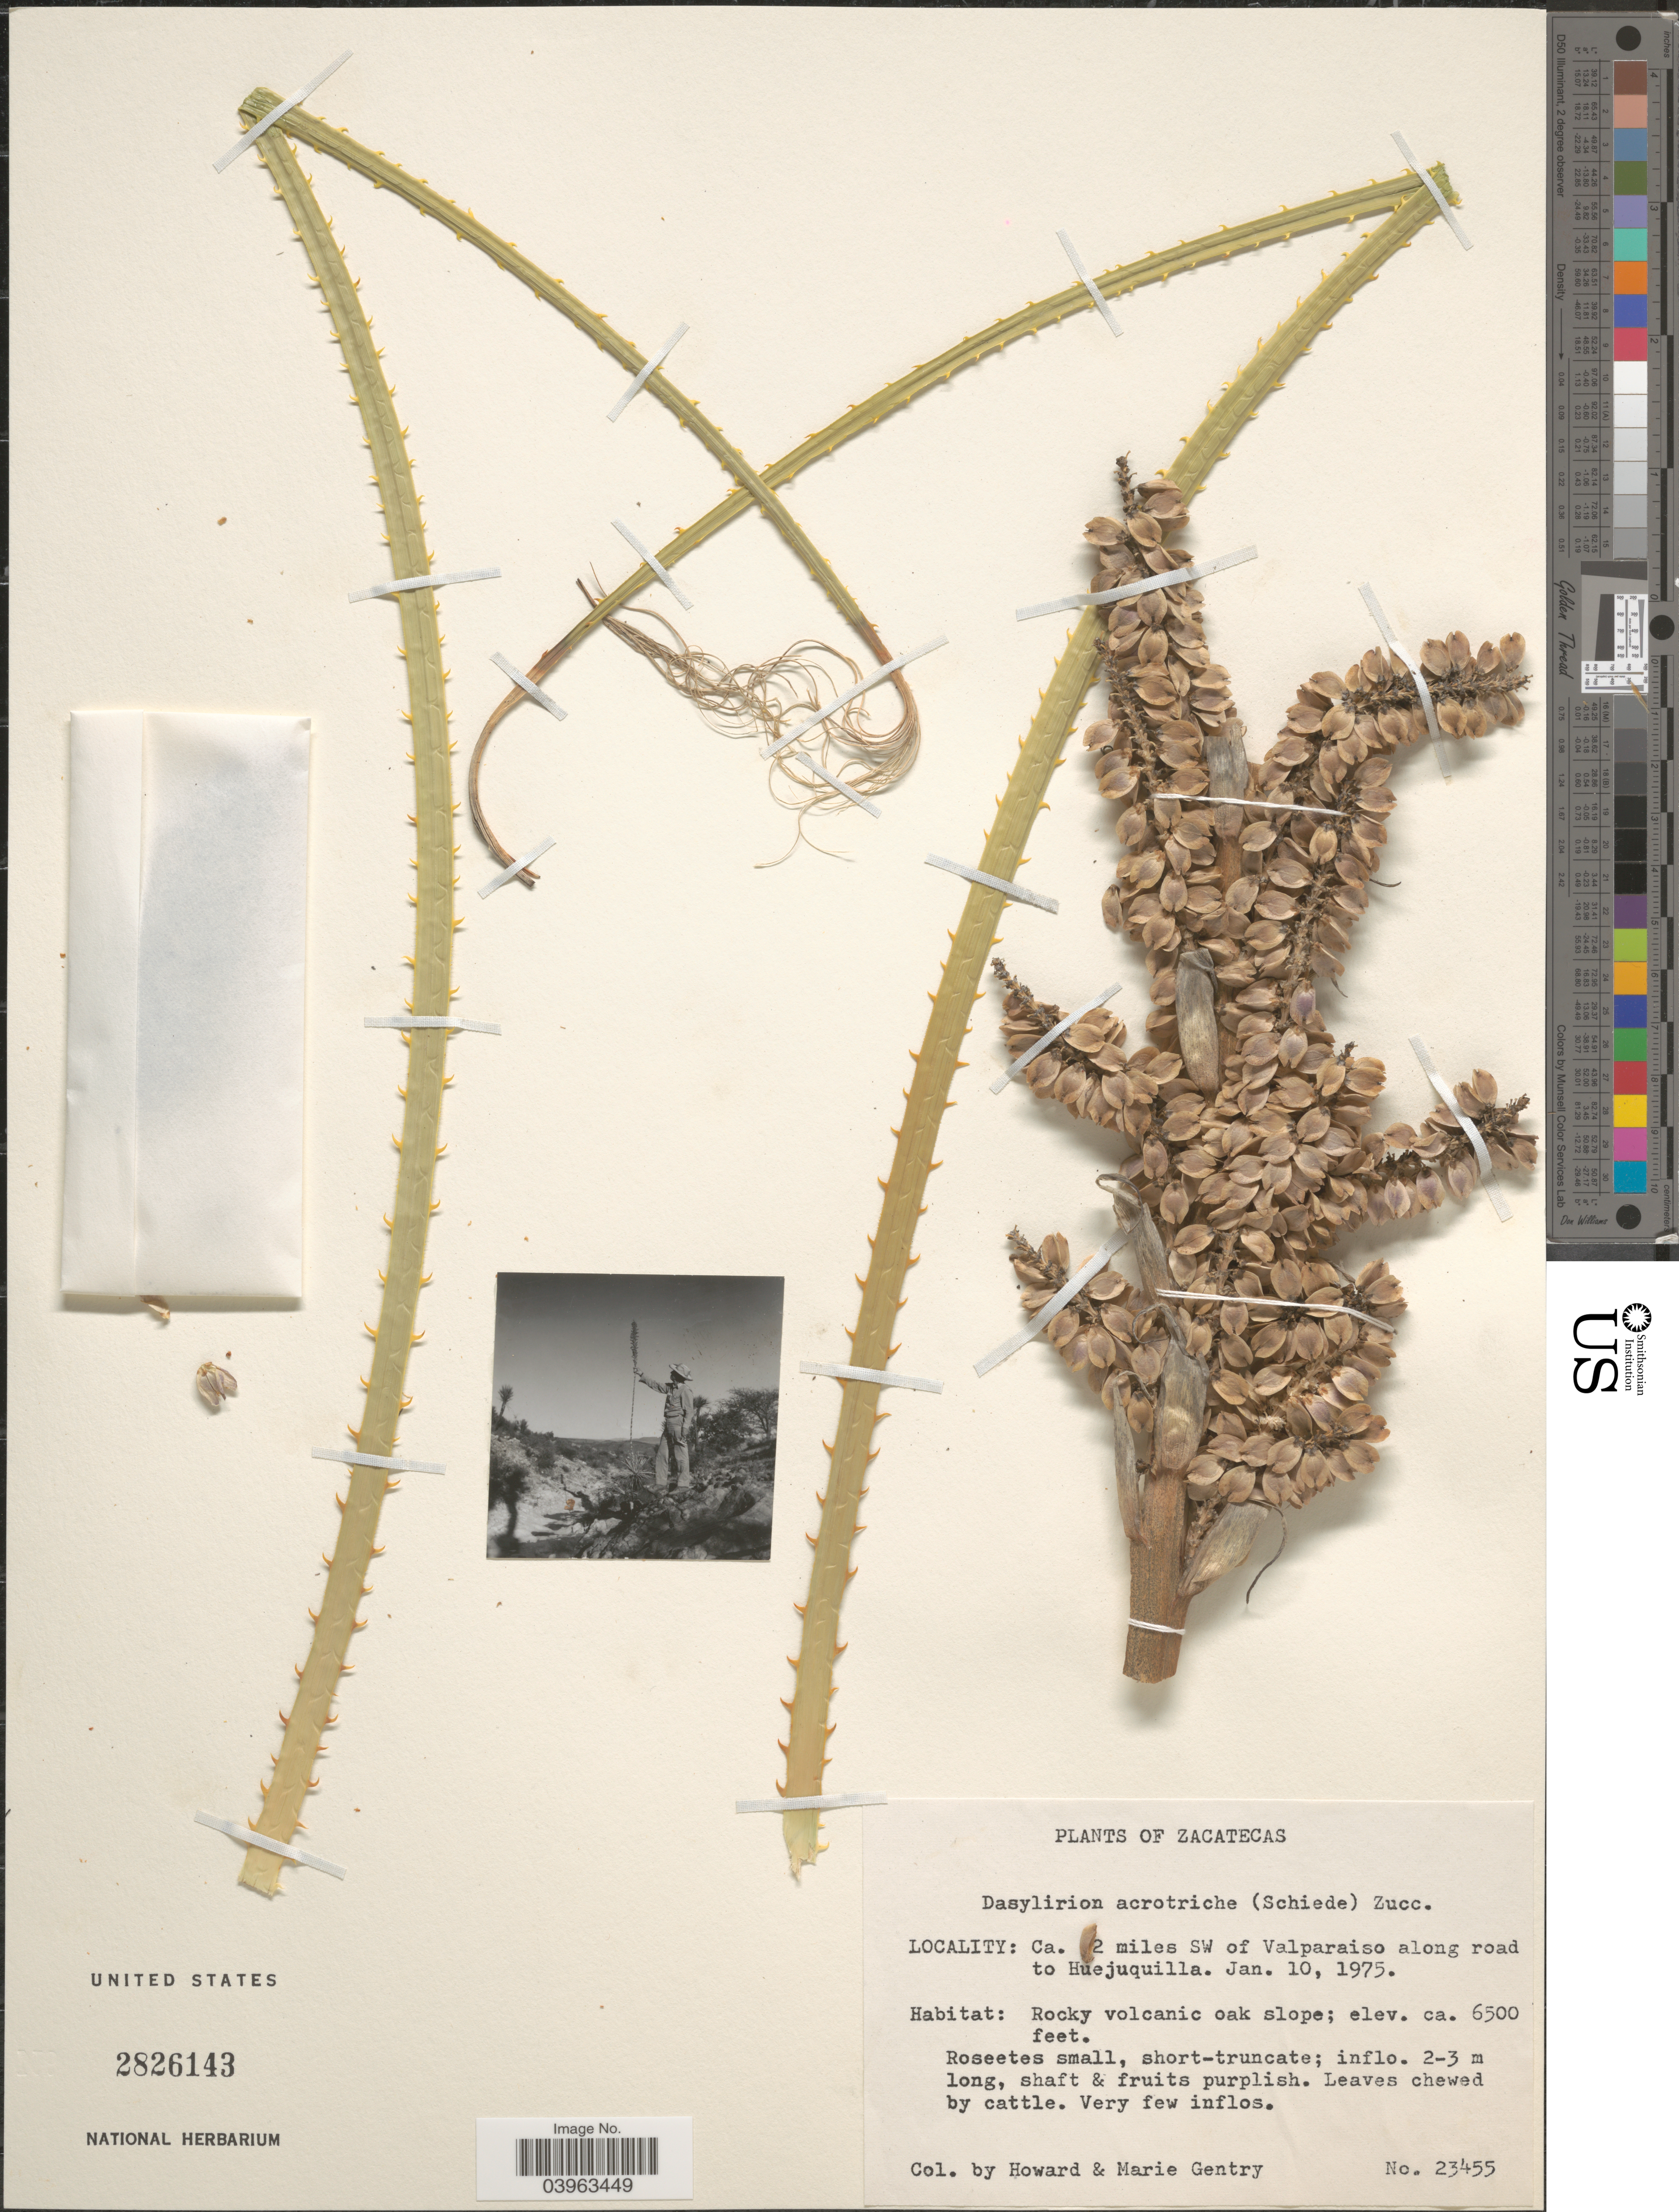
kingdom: Plantae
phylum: Tracheophyta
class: Liliopsida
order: Asparagales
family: Asparagaceae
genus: Dasylirion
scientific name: Dasylirion acrotrichum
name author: (Schiede) Zucc.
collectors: H. S. Gentry & M. Gentry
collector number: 23455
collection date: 1975-01-10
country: Mexico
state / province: Zacatecas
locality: Ca. 2 miles SW of Valparaiso along road to Huejuquilla. Rocky volcanic oak slope.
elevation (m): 1981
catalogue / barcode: US 2826143